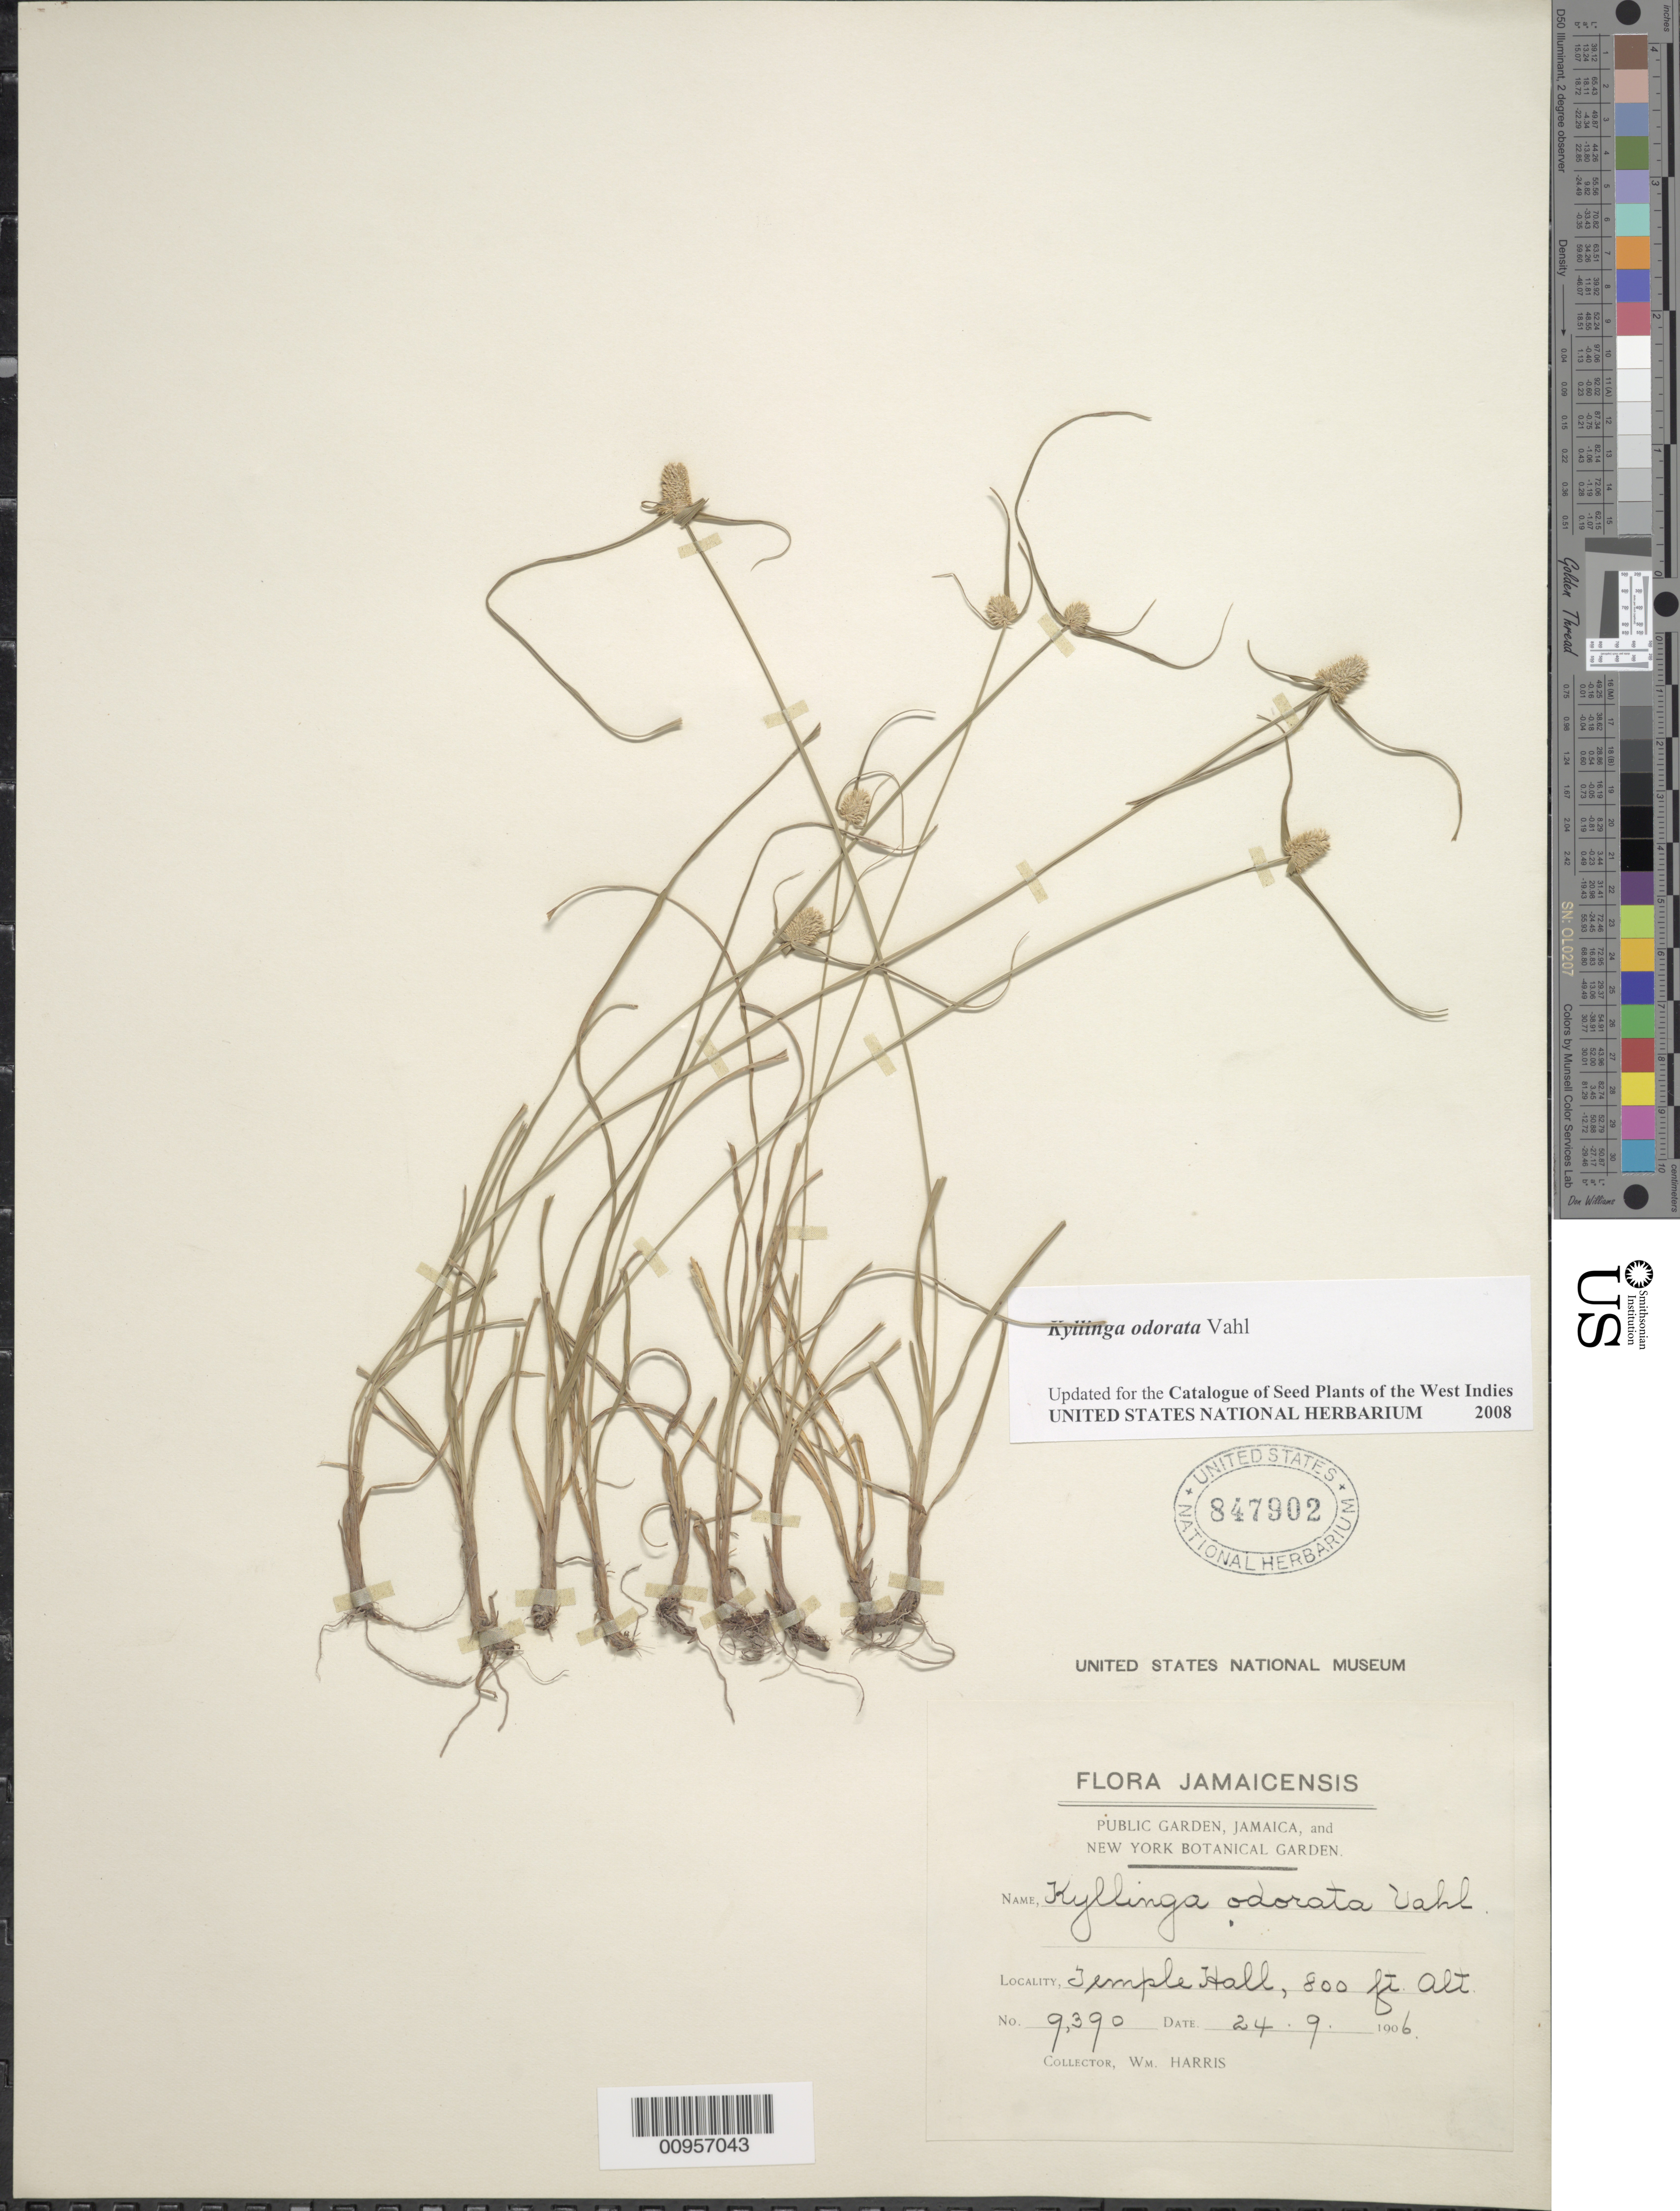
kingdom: Plantae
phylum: Tracheophyta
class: Liliopsida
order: Poales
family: Cyperaceae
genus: Cyperus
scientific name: Cyperus sesquiflorus subsp. sesquiflorus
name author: (Torr.) Mattf. & Kük.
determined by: Strong, M. T., (US), Smithsonian Institution - National Museum of Natural History (UNITED STATES)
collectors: W. H. Harris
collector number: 9390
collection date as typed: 24 Sep 1906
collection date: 1906-09-24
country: Jamaica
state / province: Saint Andrew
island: Jamaica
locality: Temple Hall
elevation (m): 244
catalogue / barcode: US 847902